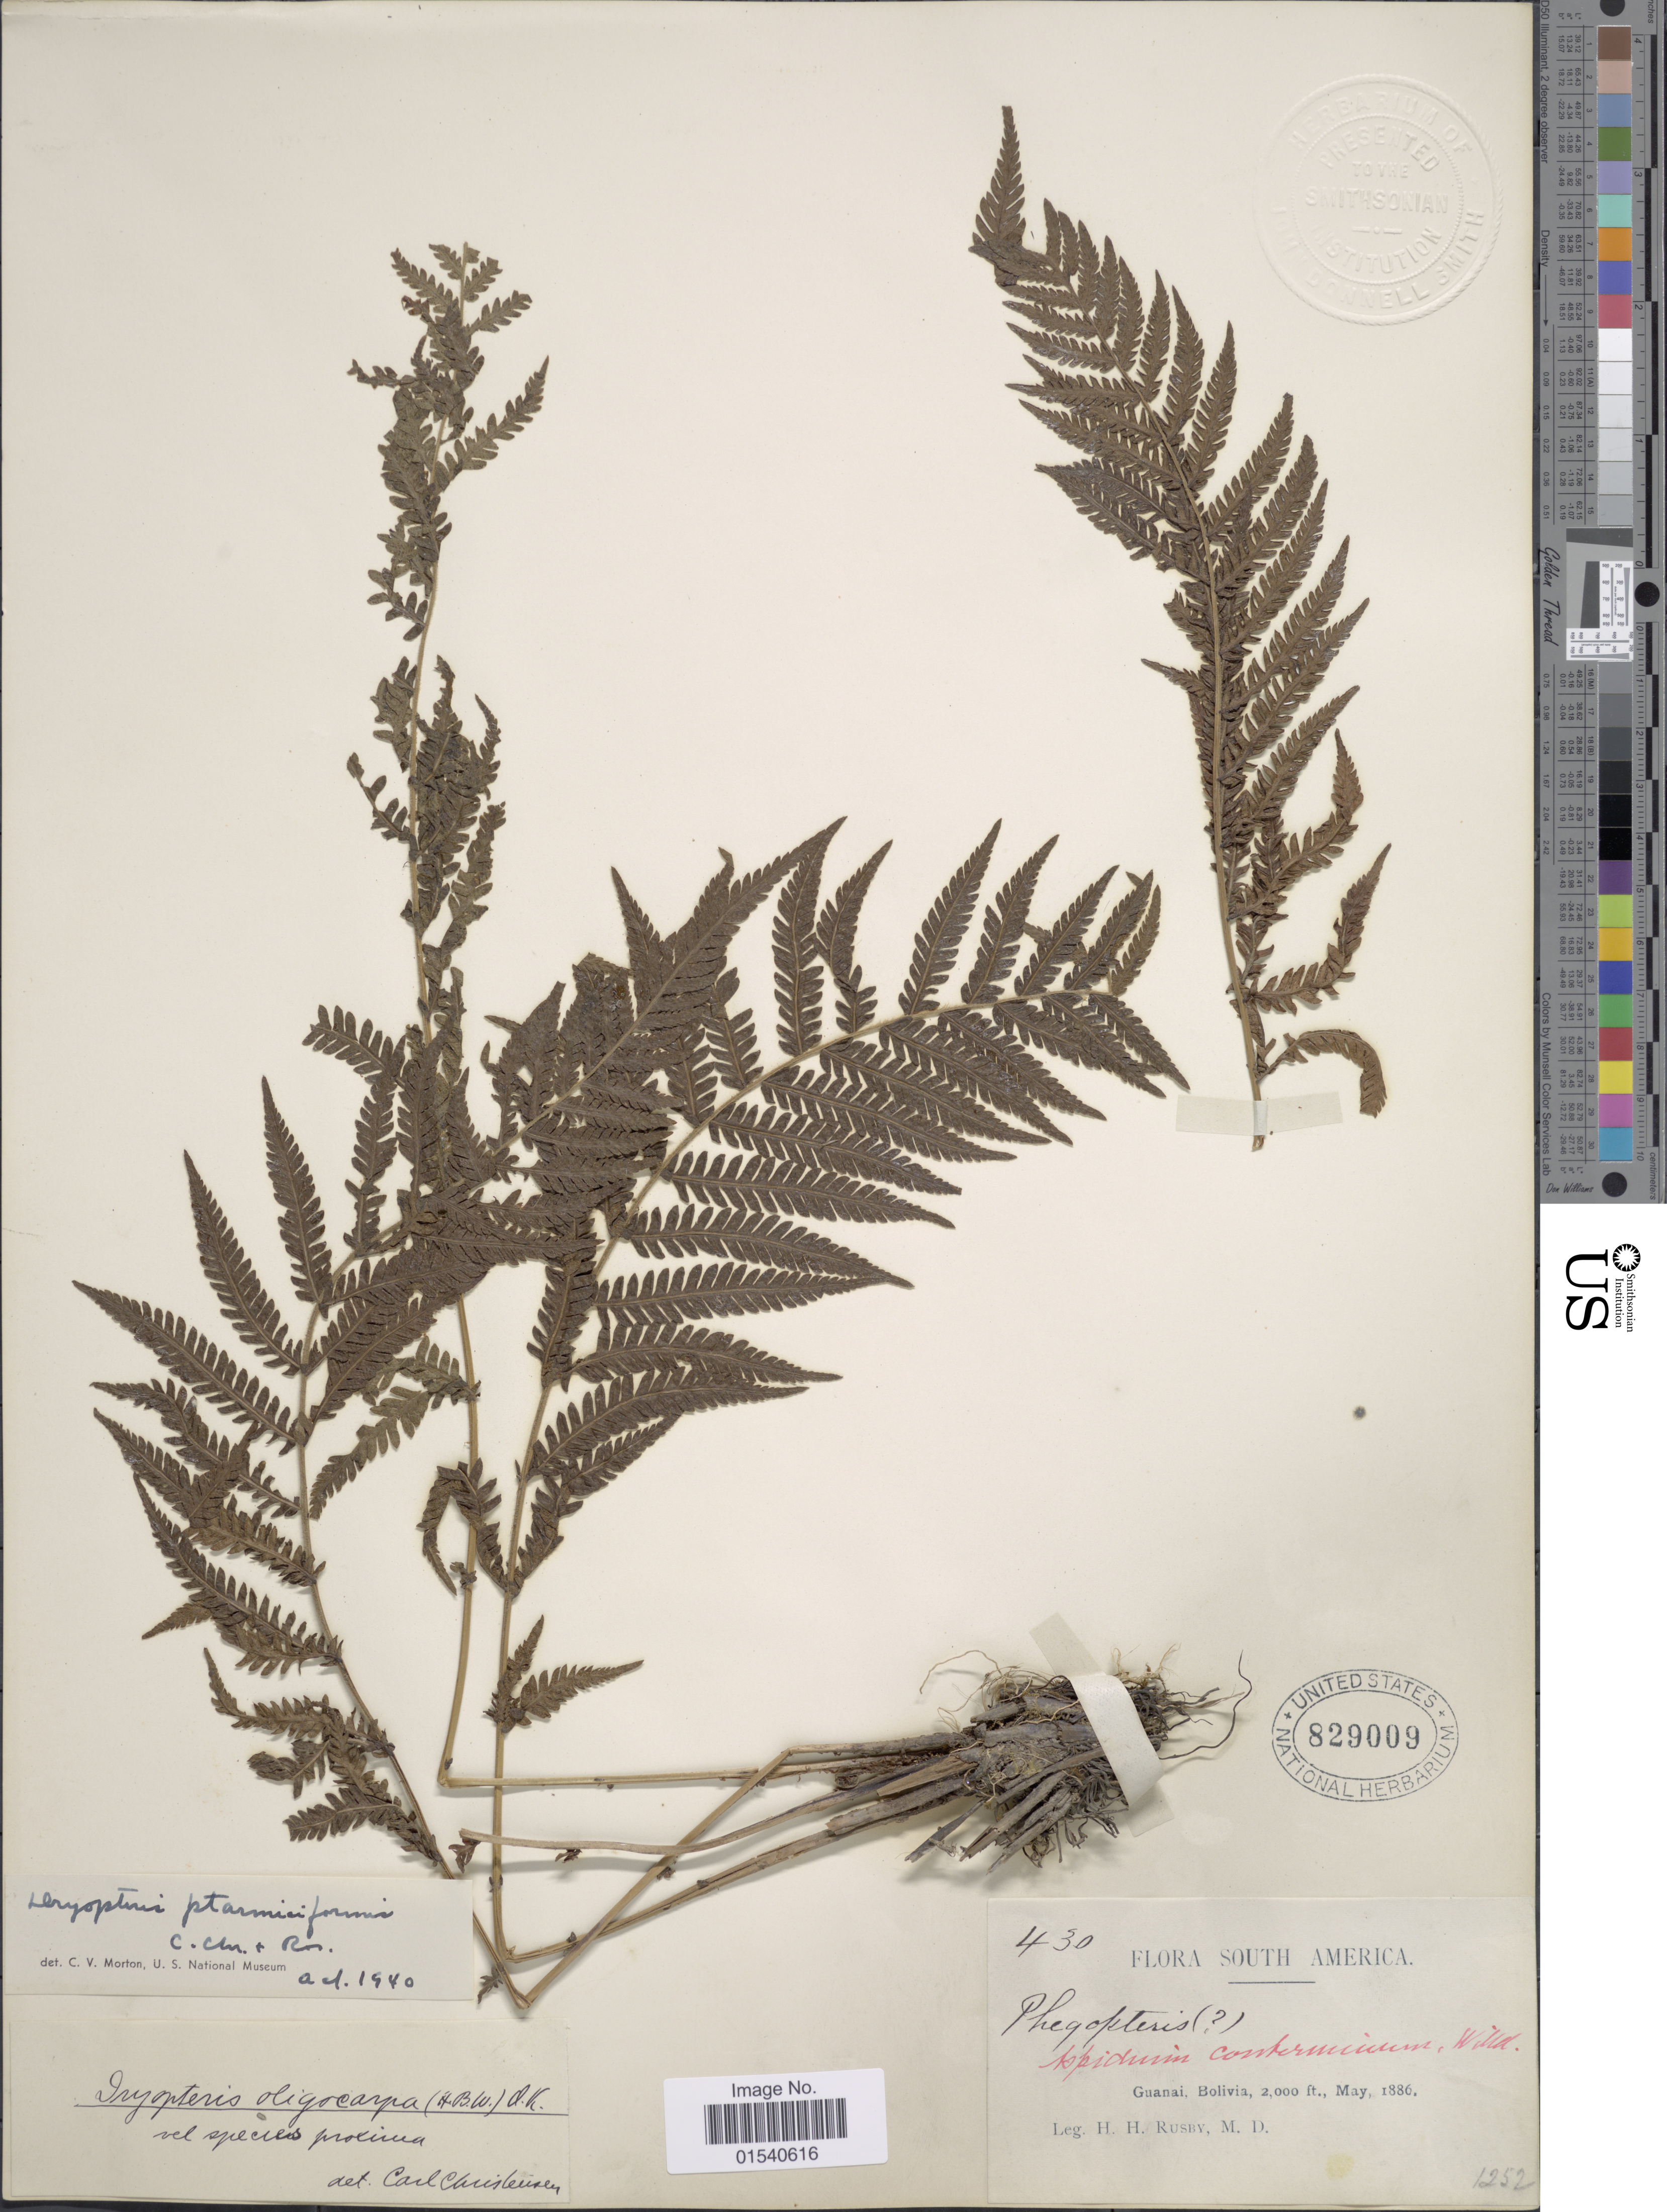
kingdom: Plantae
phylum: Tracheophyta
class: Polypodiopsida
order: Polypodiales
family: Thelypteridaceae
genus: Amauropelta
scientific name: Amauropelta ptarimiciformis (C. Chr. & Rosenst.) comb. nov., ined 2015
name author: (C. Chr. & Rosenst.)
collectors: H. H. Rusby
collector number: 430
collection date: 1886-05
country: Bolivia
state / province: La Páz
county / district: Larecaja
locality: Guanay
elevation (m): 610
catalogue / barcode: US 829009